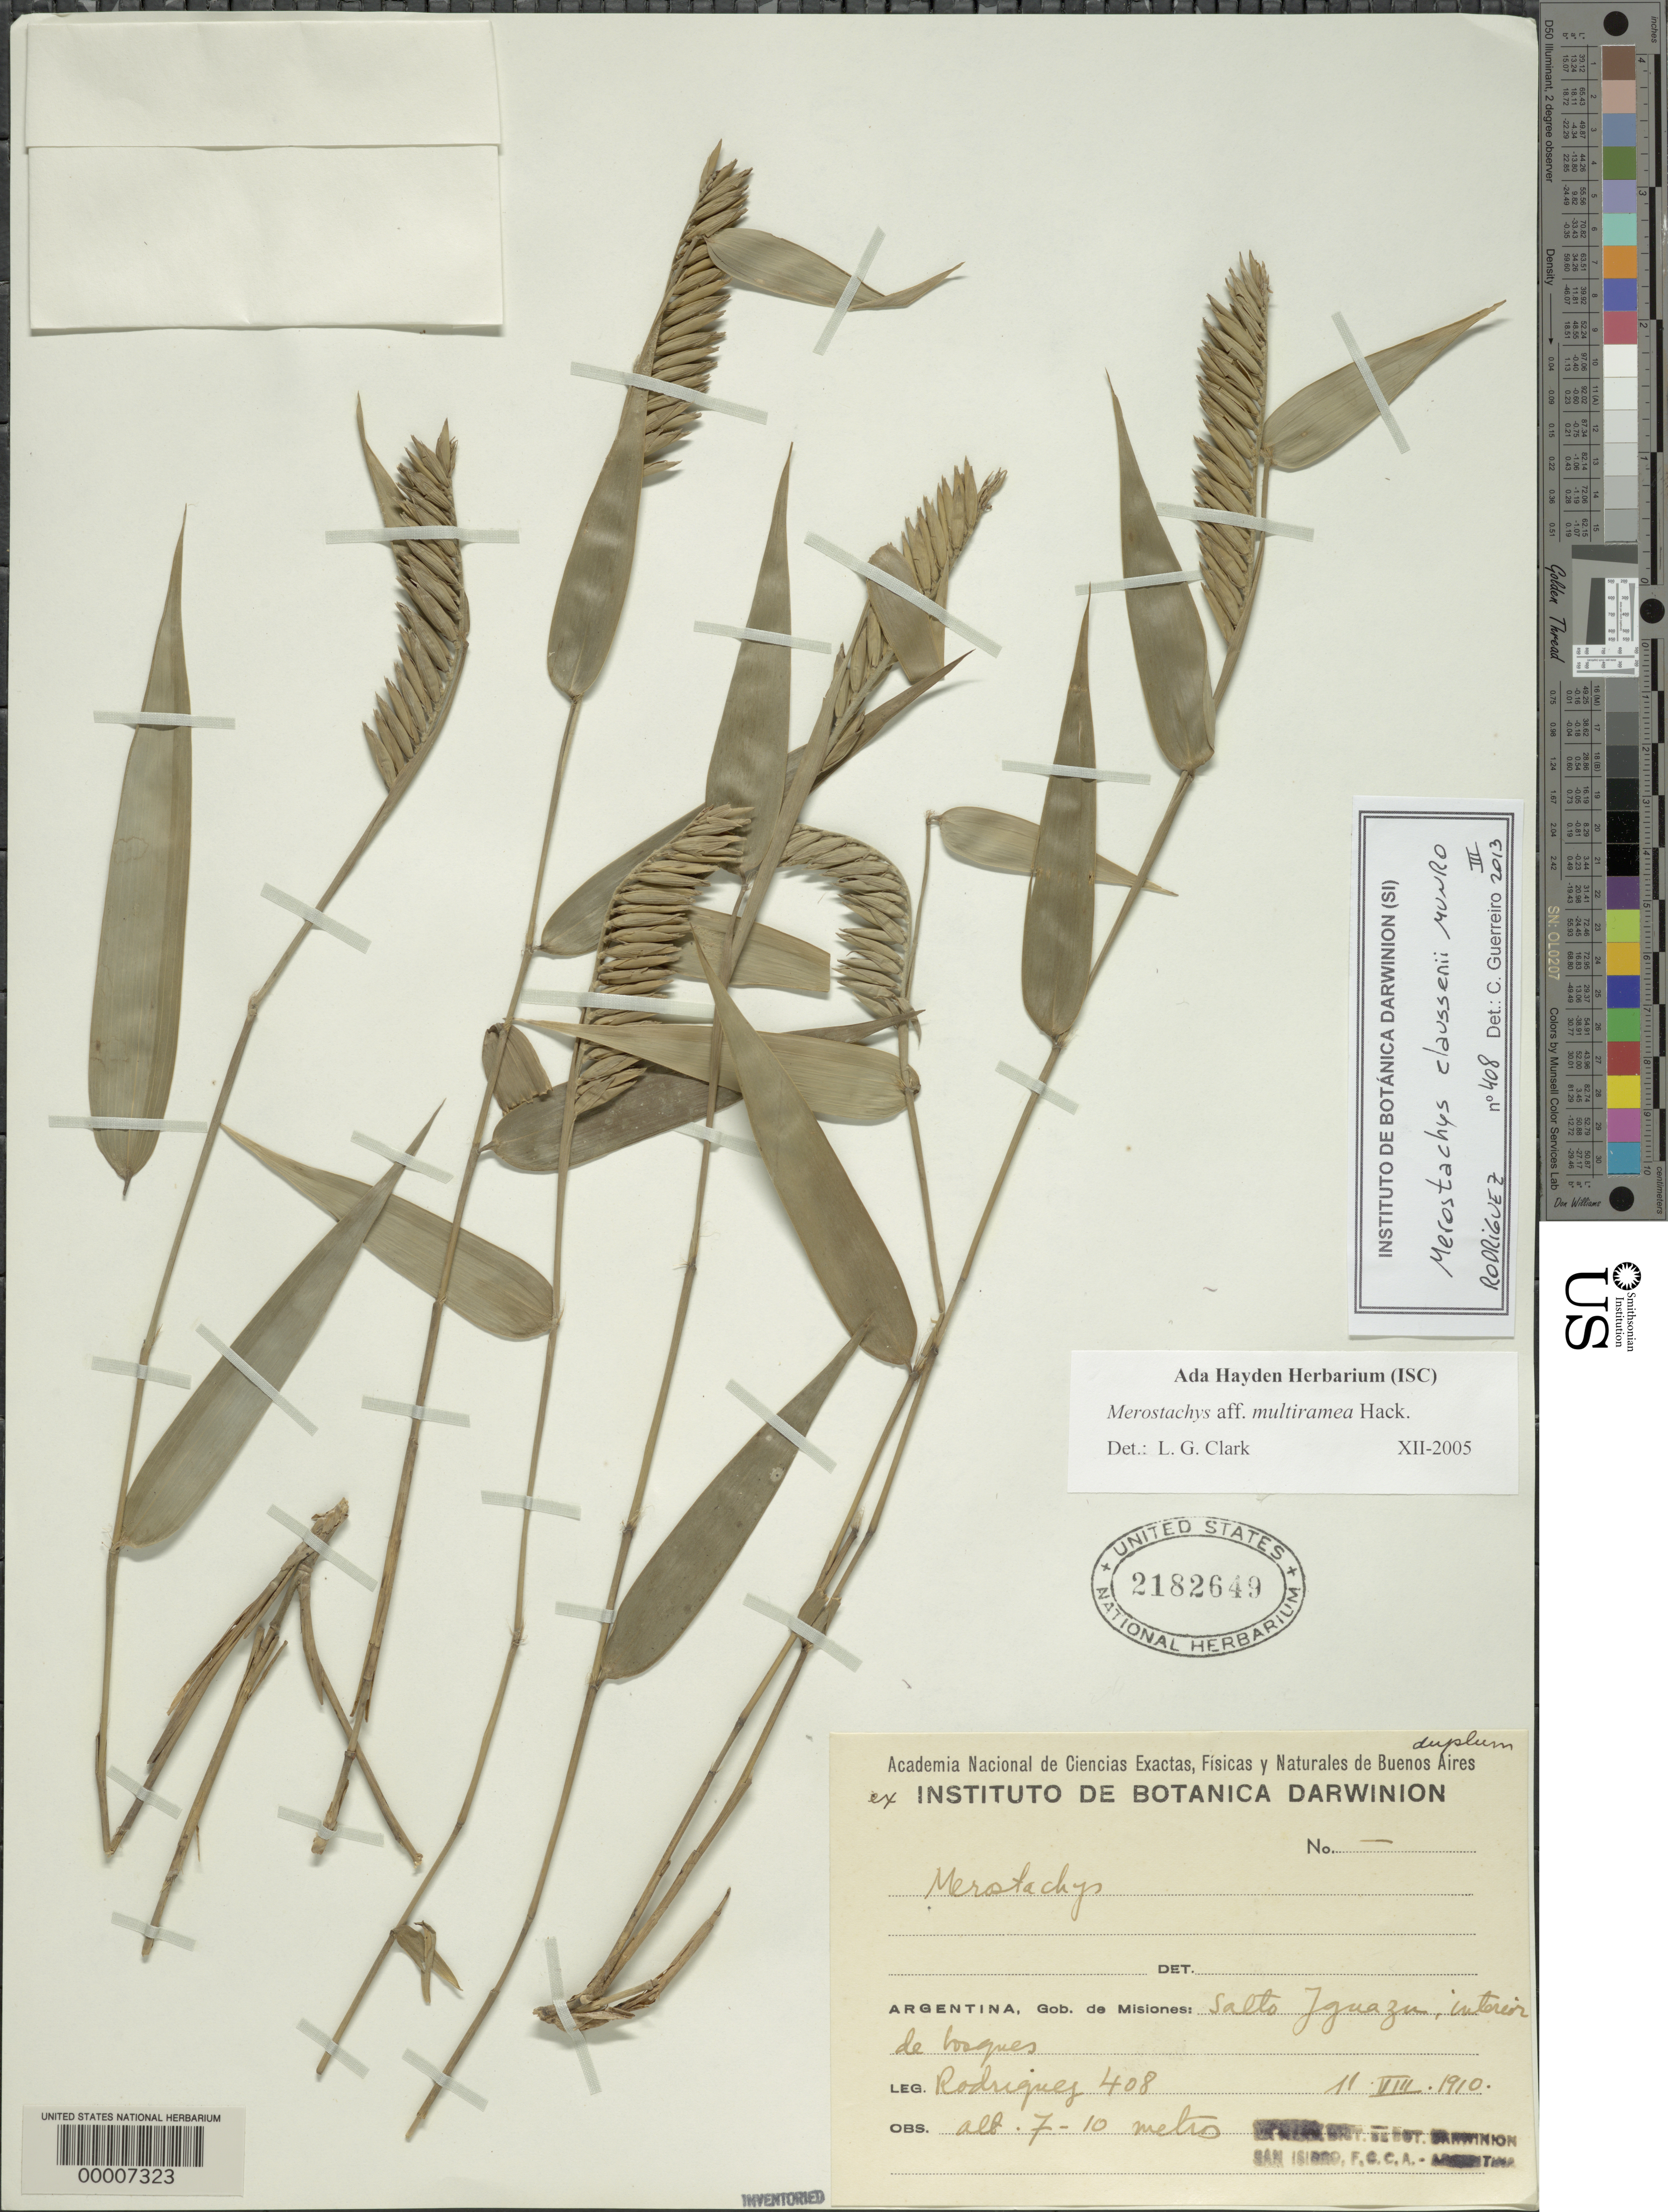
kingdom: Plantae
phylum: Tracheophyta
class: Liliopsida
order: Poales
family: Poaceae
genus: Merostachys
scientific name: Merostachys multiramea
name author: Hack.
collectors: Rodriguez, --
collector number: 408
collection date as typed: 11 Aug 1910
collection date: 1910-08-11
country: Argentina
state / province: Misiones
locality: Salto Iguazu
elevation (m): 7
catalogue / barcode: US 2182649